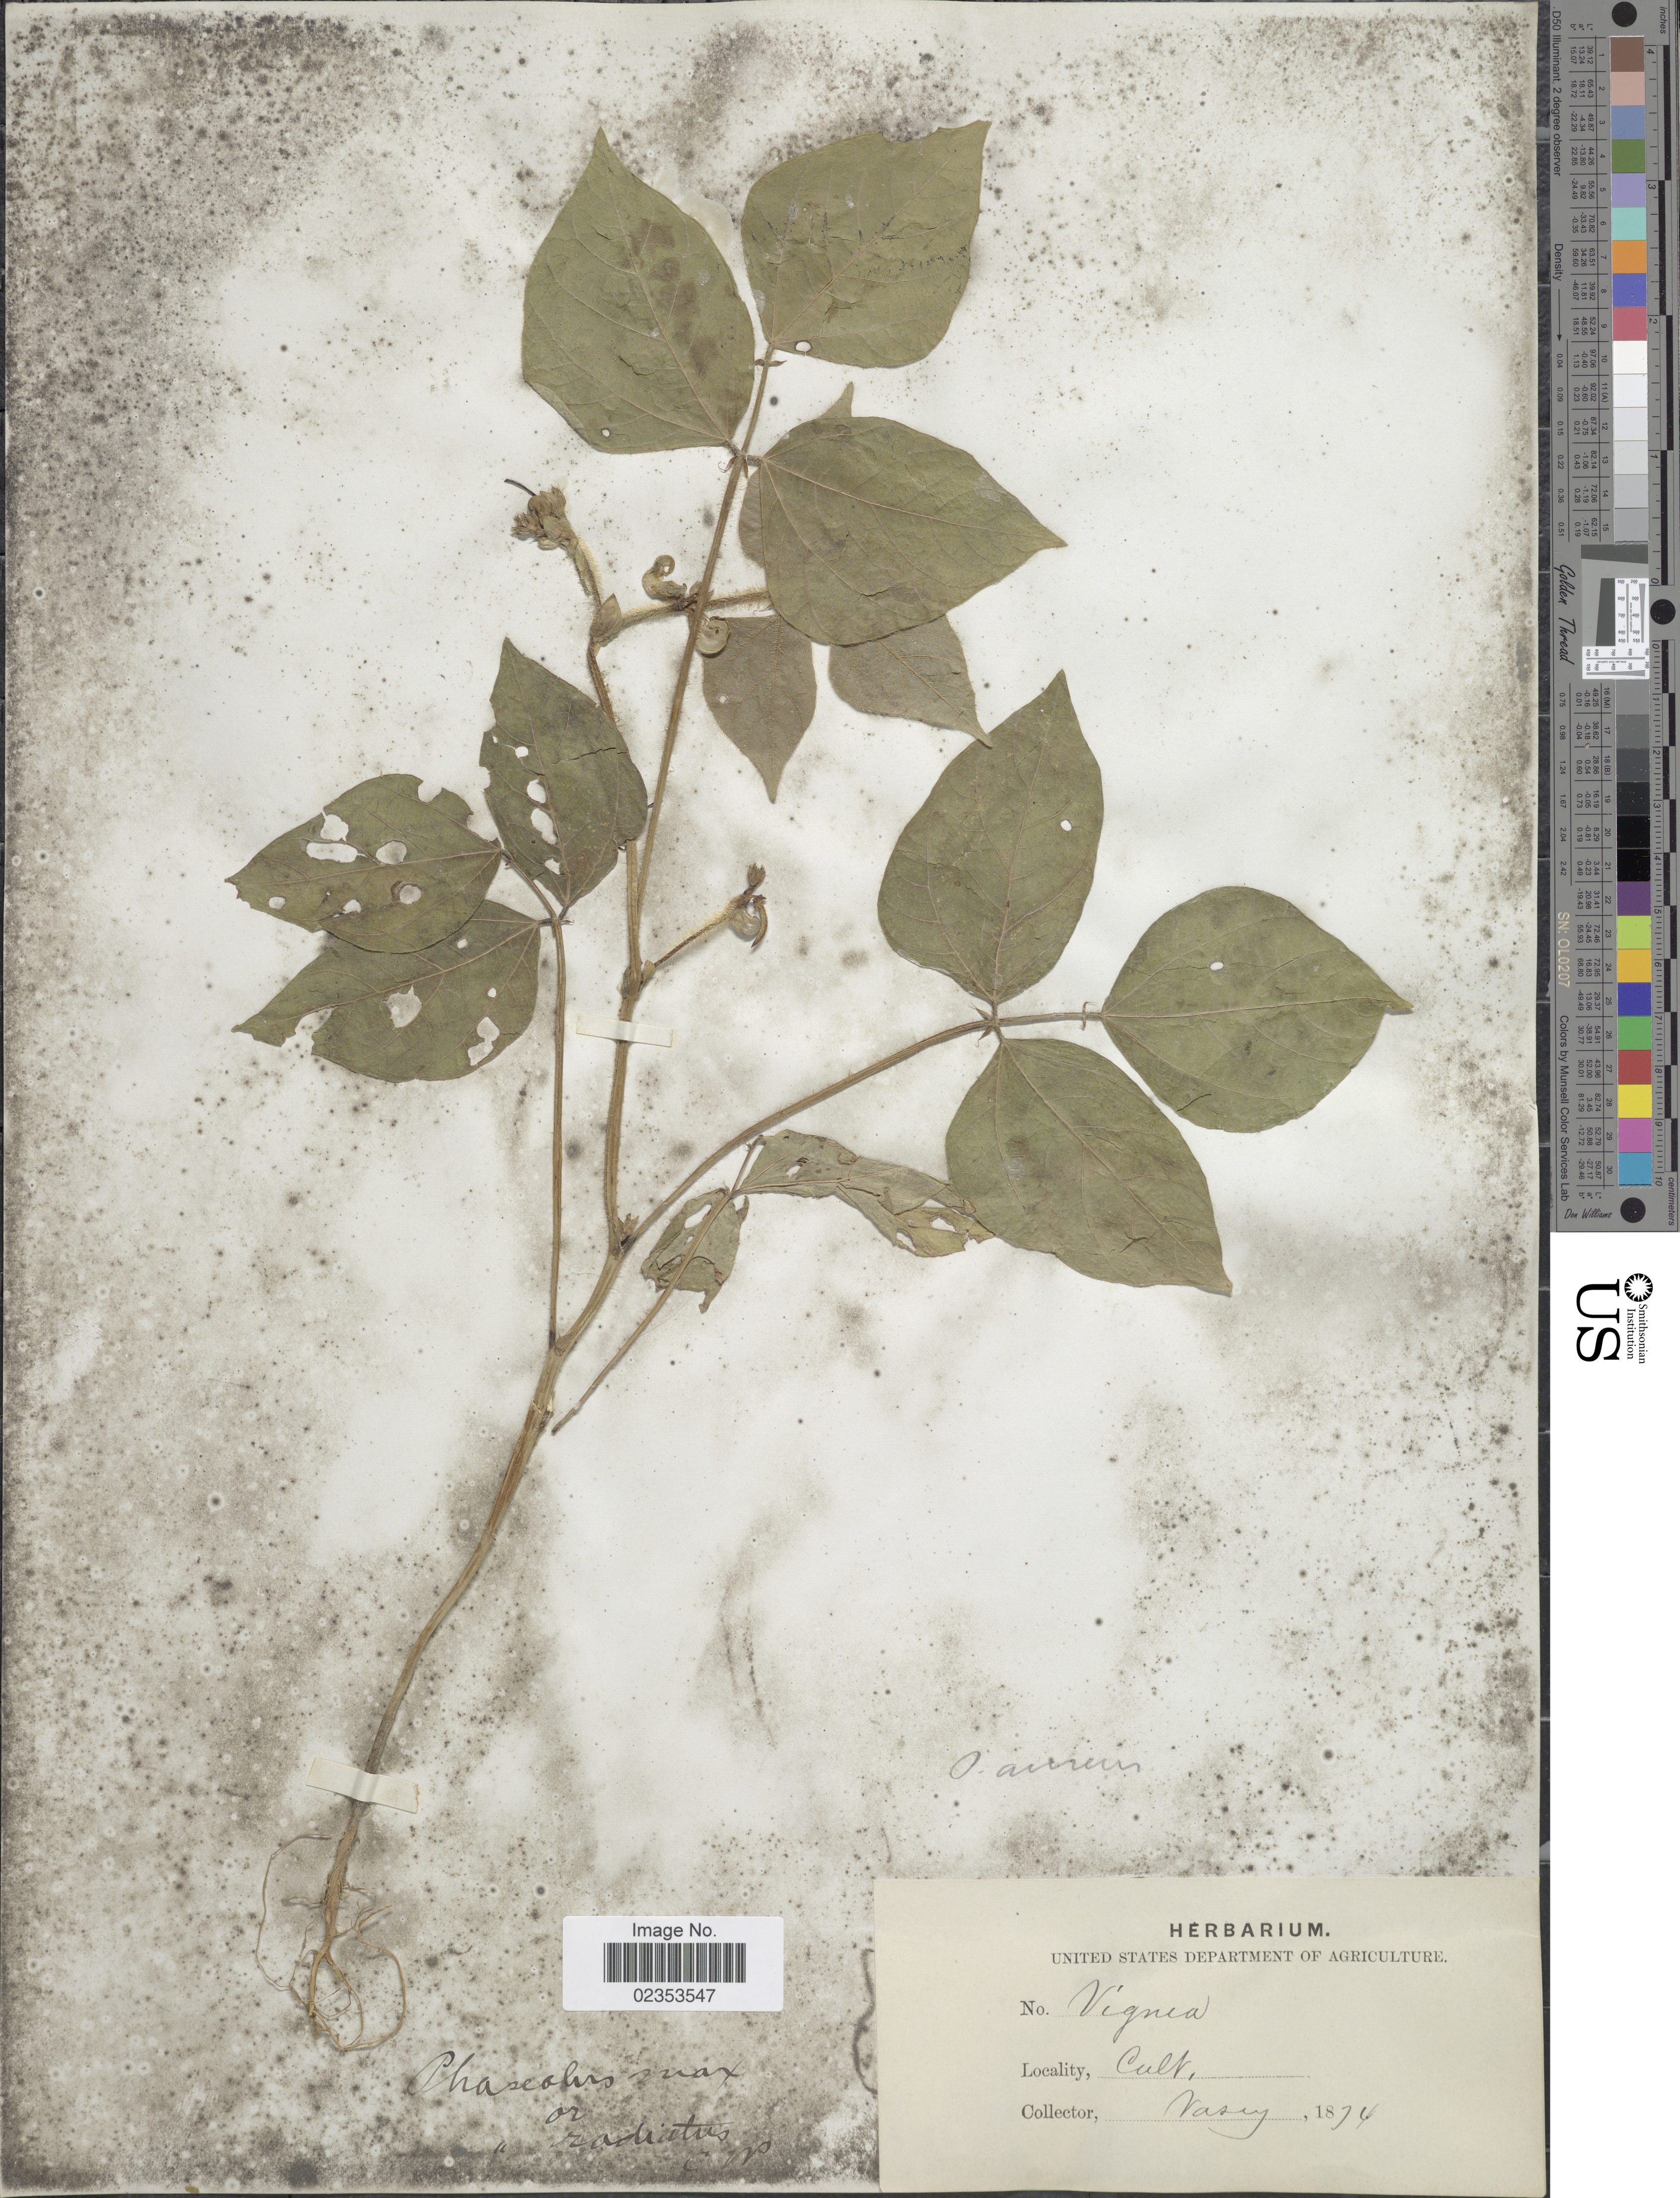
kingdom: Plantae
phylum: Tracheophyta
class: Magnoliopsida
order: Fabales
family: Fabaceae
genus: Vigna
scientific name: Vigna sp.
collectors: Vasey, --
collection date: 1874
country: United States